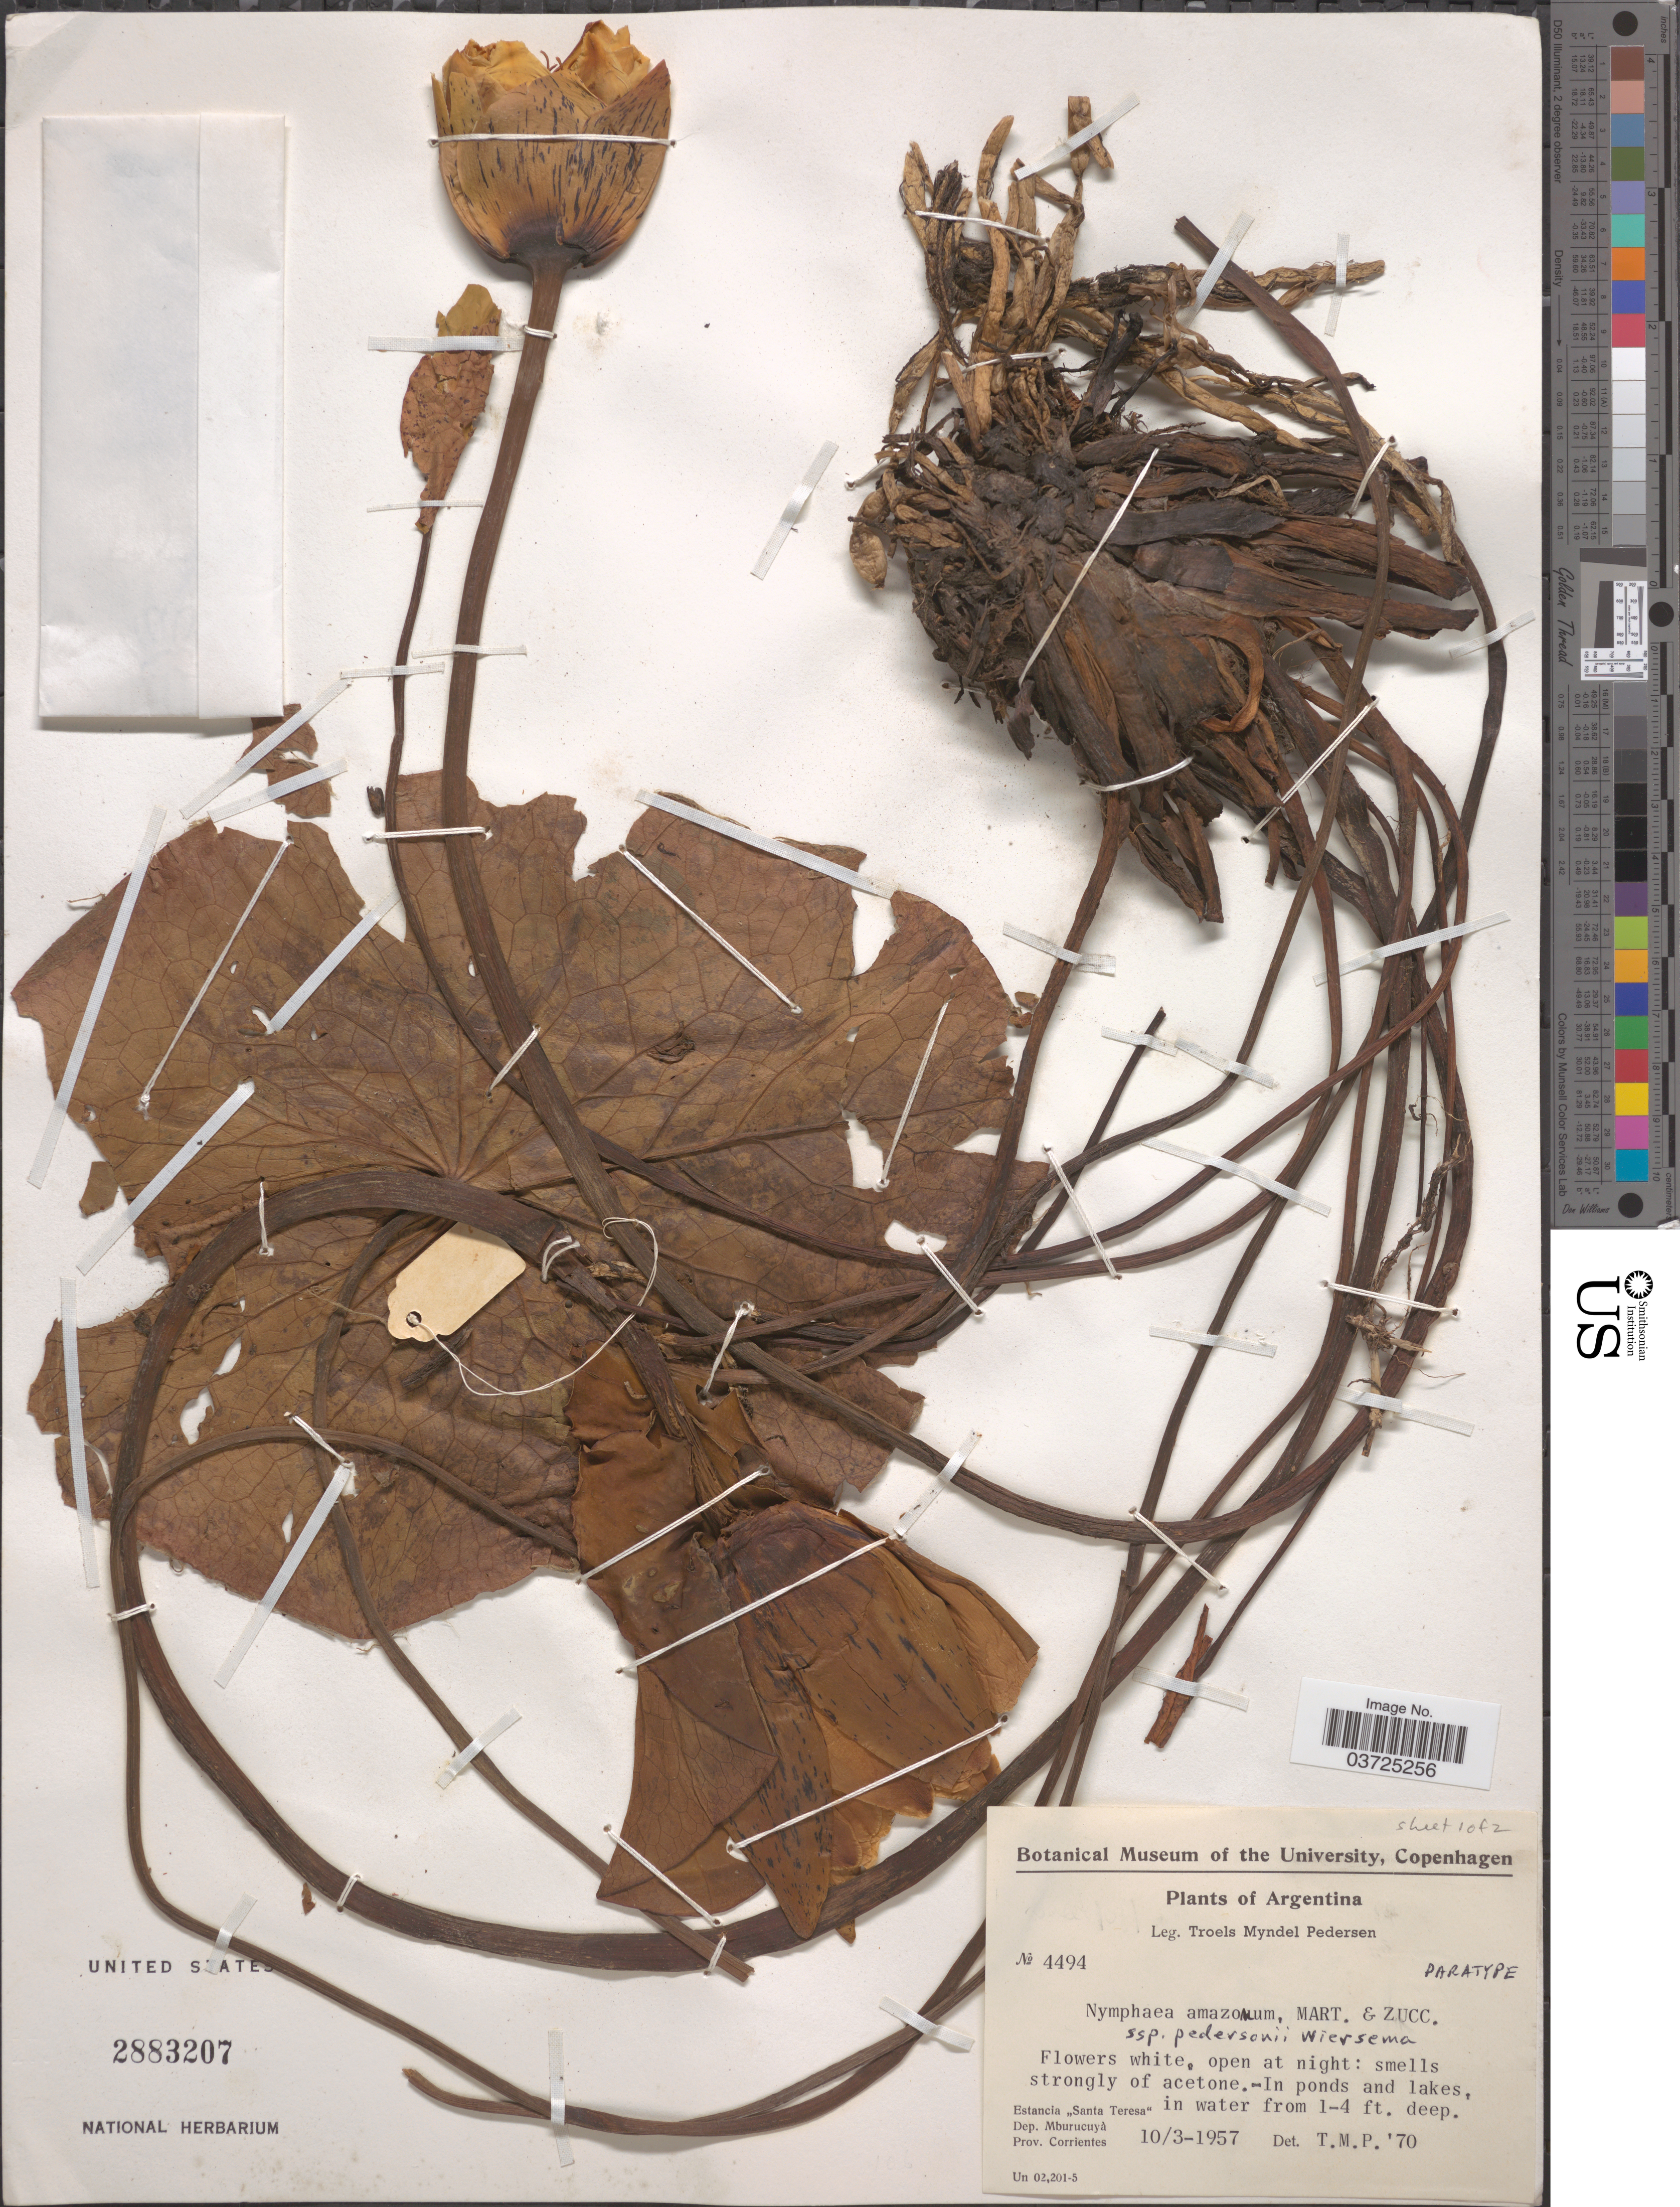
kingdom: Plantae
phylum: Tracheophyta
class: Magnoliopsida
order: Nymphaeales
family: Nymphaeaceae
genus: Nymphaea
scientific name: Nymphaea amazonum subsp. pedersenii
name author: Wiersema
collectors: T. Pederson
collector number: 4494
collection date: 1957-03-10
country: Argentina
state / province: Corrientes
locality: Estancia "Santa Teresa", Dep. Mburucuyà.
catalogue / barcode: US 2883207